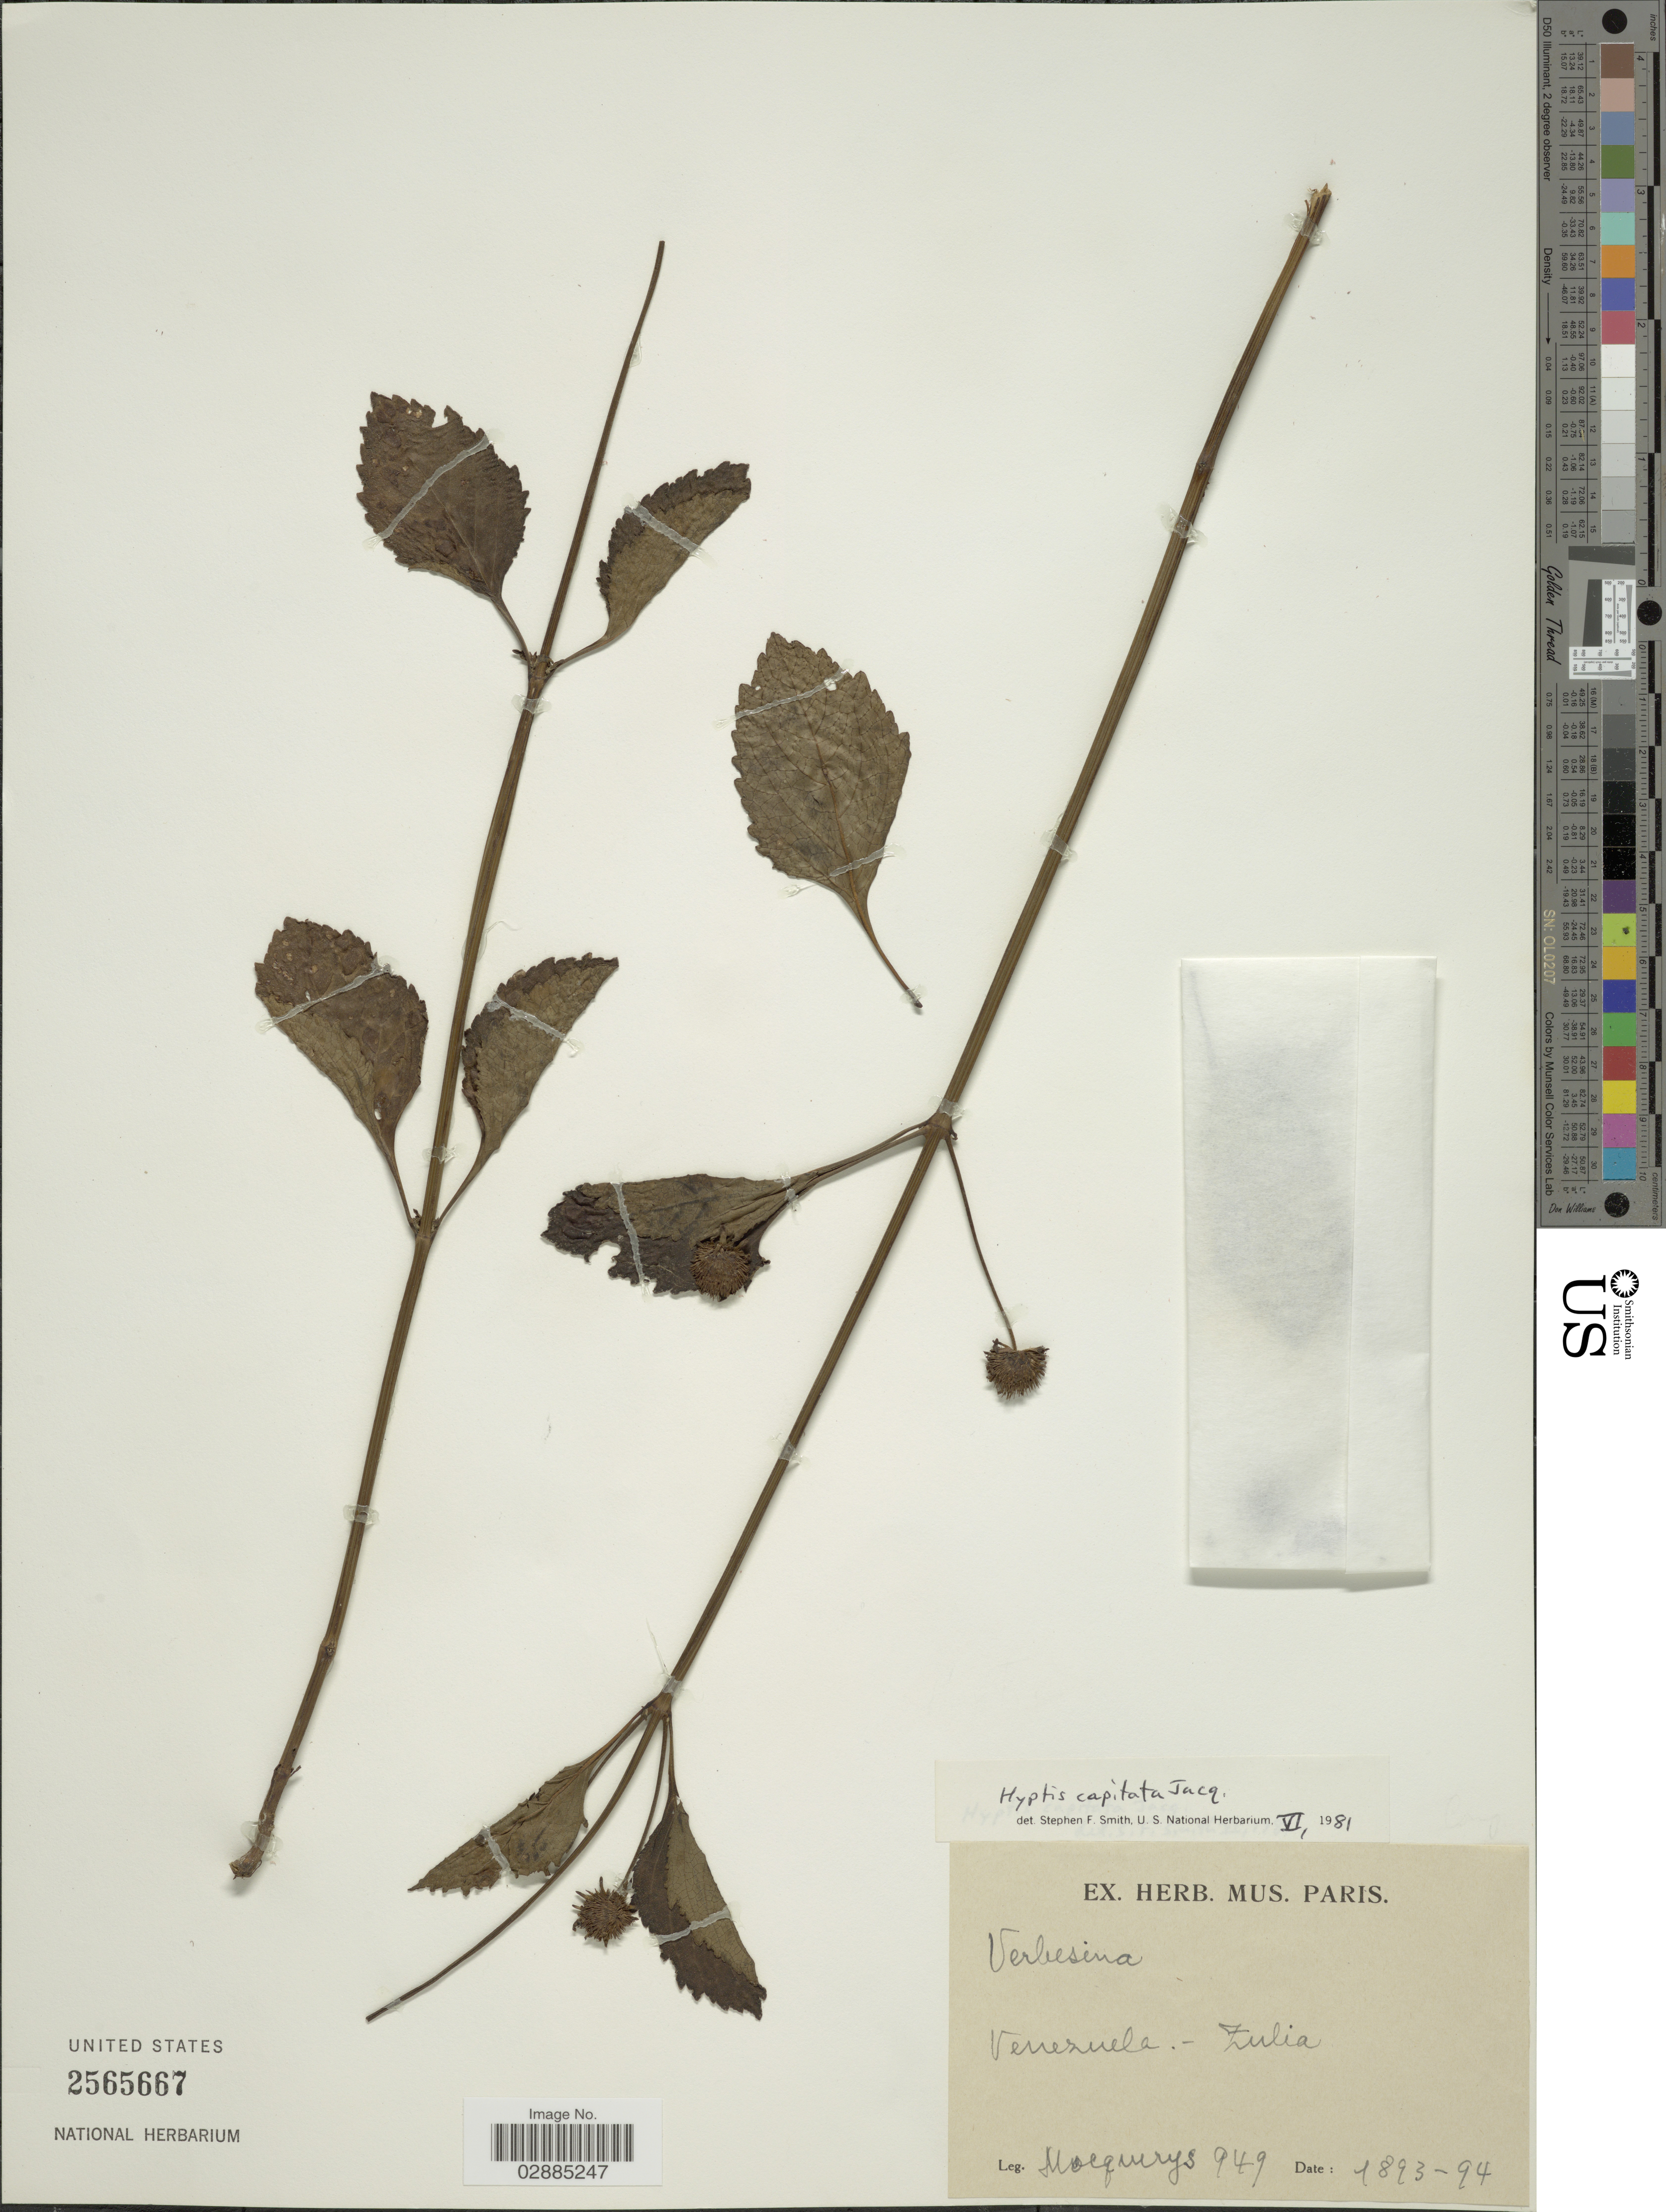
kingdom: Plantae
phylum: Tracheophyta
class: Magnoliopsida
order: Lamiales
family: Lamiaceae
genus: Hyptis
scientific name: Hyptis capitata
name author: Jacq.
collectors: A. Mocquerys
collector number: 949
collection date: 1893/1894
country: Venezuela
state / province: Zulia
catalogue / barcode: US 2565667